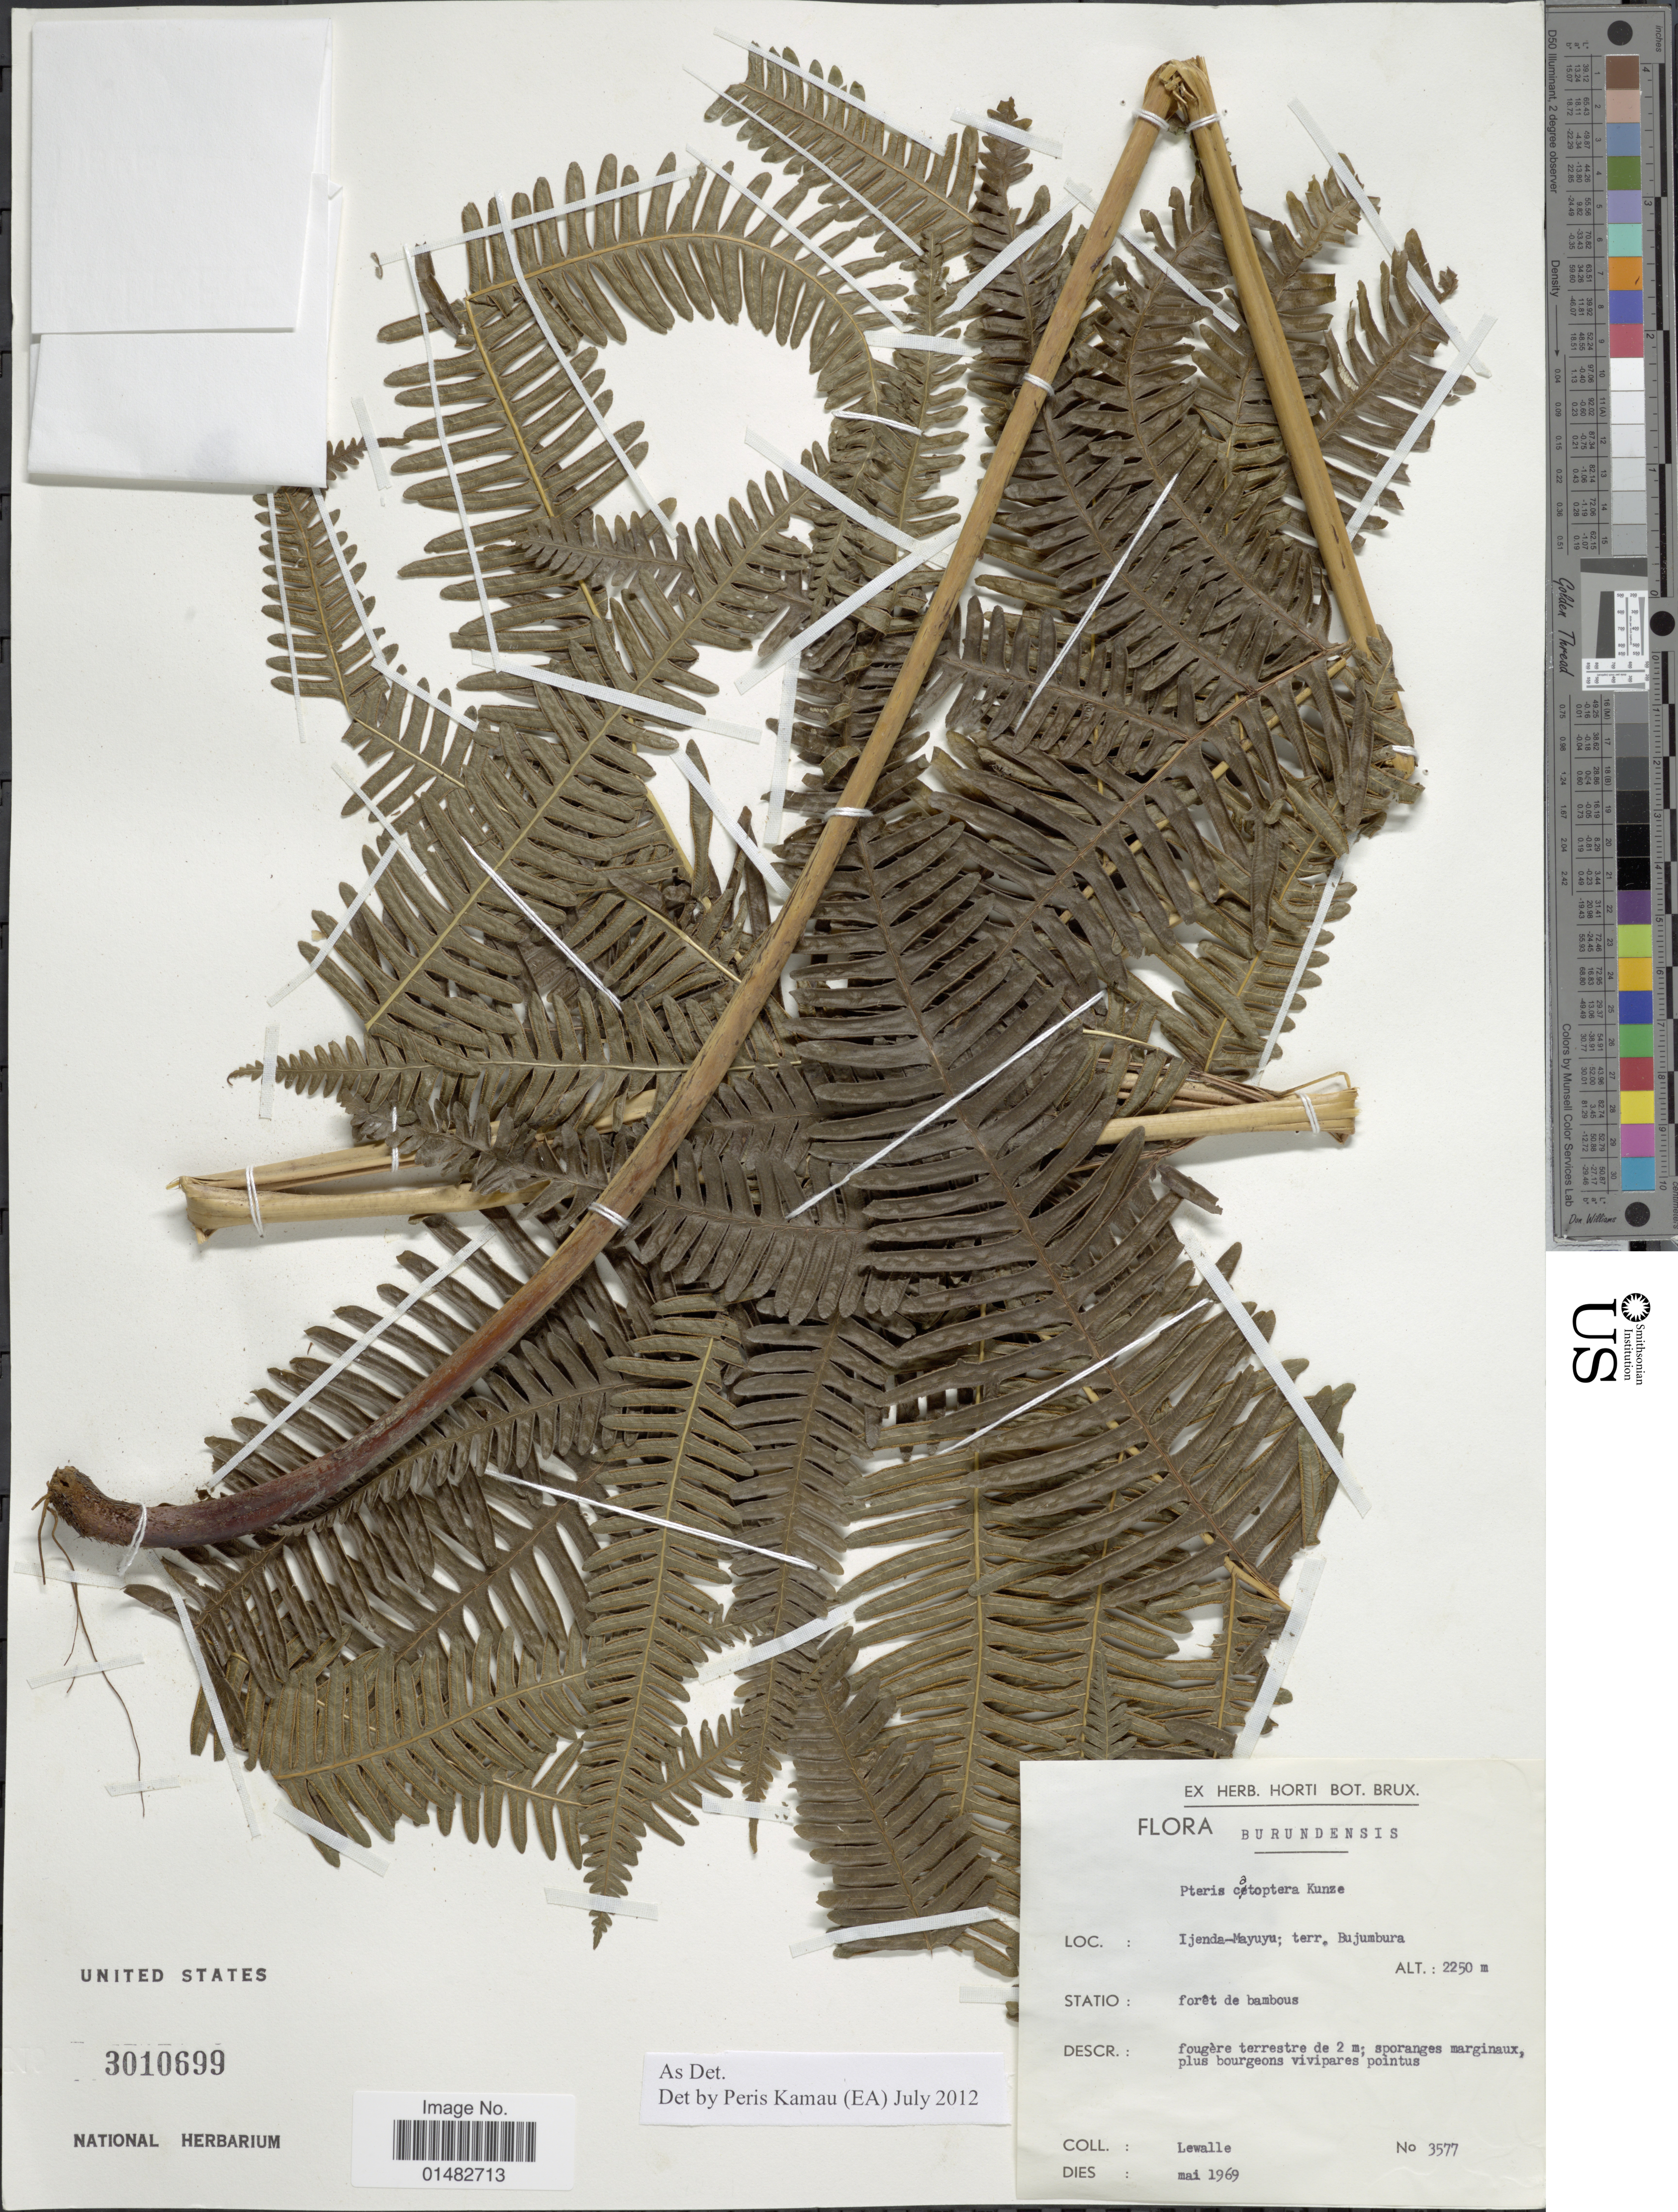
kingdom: Plantae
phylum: Tracheophyta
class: Polypodiopsida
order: Polypodiales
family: Pteridaceae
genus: Pteris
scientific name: Pteris catoptera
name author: Kunze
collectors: Lewalle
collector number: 3577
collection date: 1969-05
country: Burundi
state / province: Bujumura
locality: Burundensis, Ijenda-Mayuyu, foret de bambous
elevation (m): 2250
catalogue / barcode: US 3010699